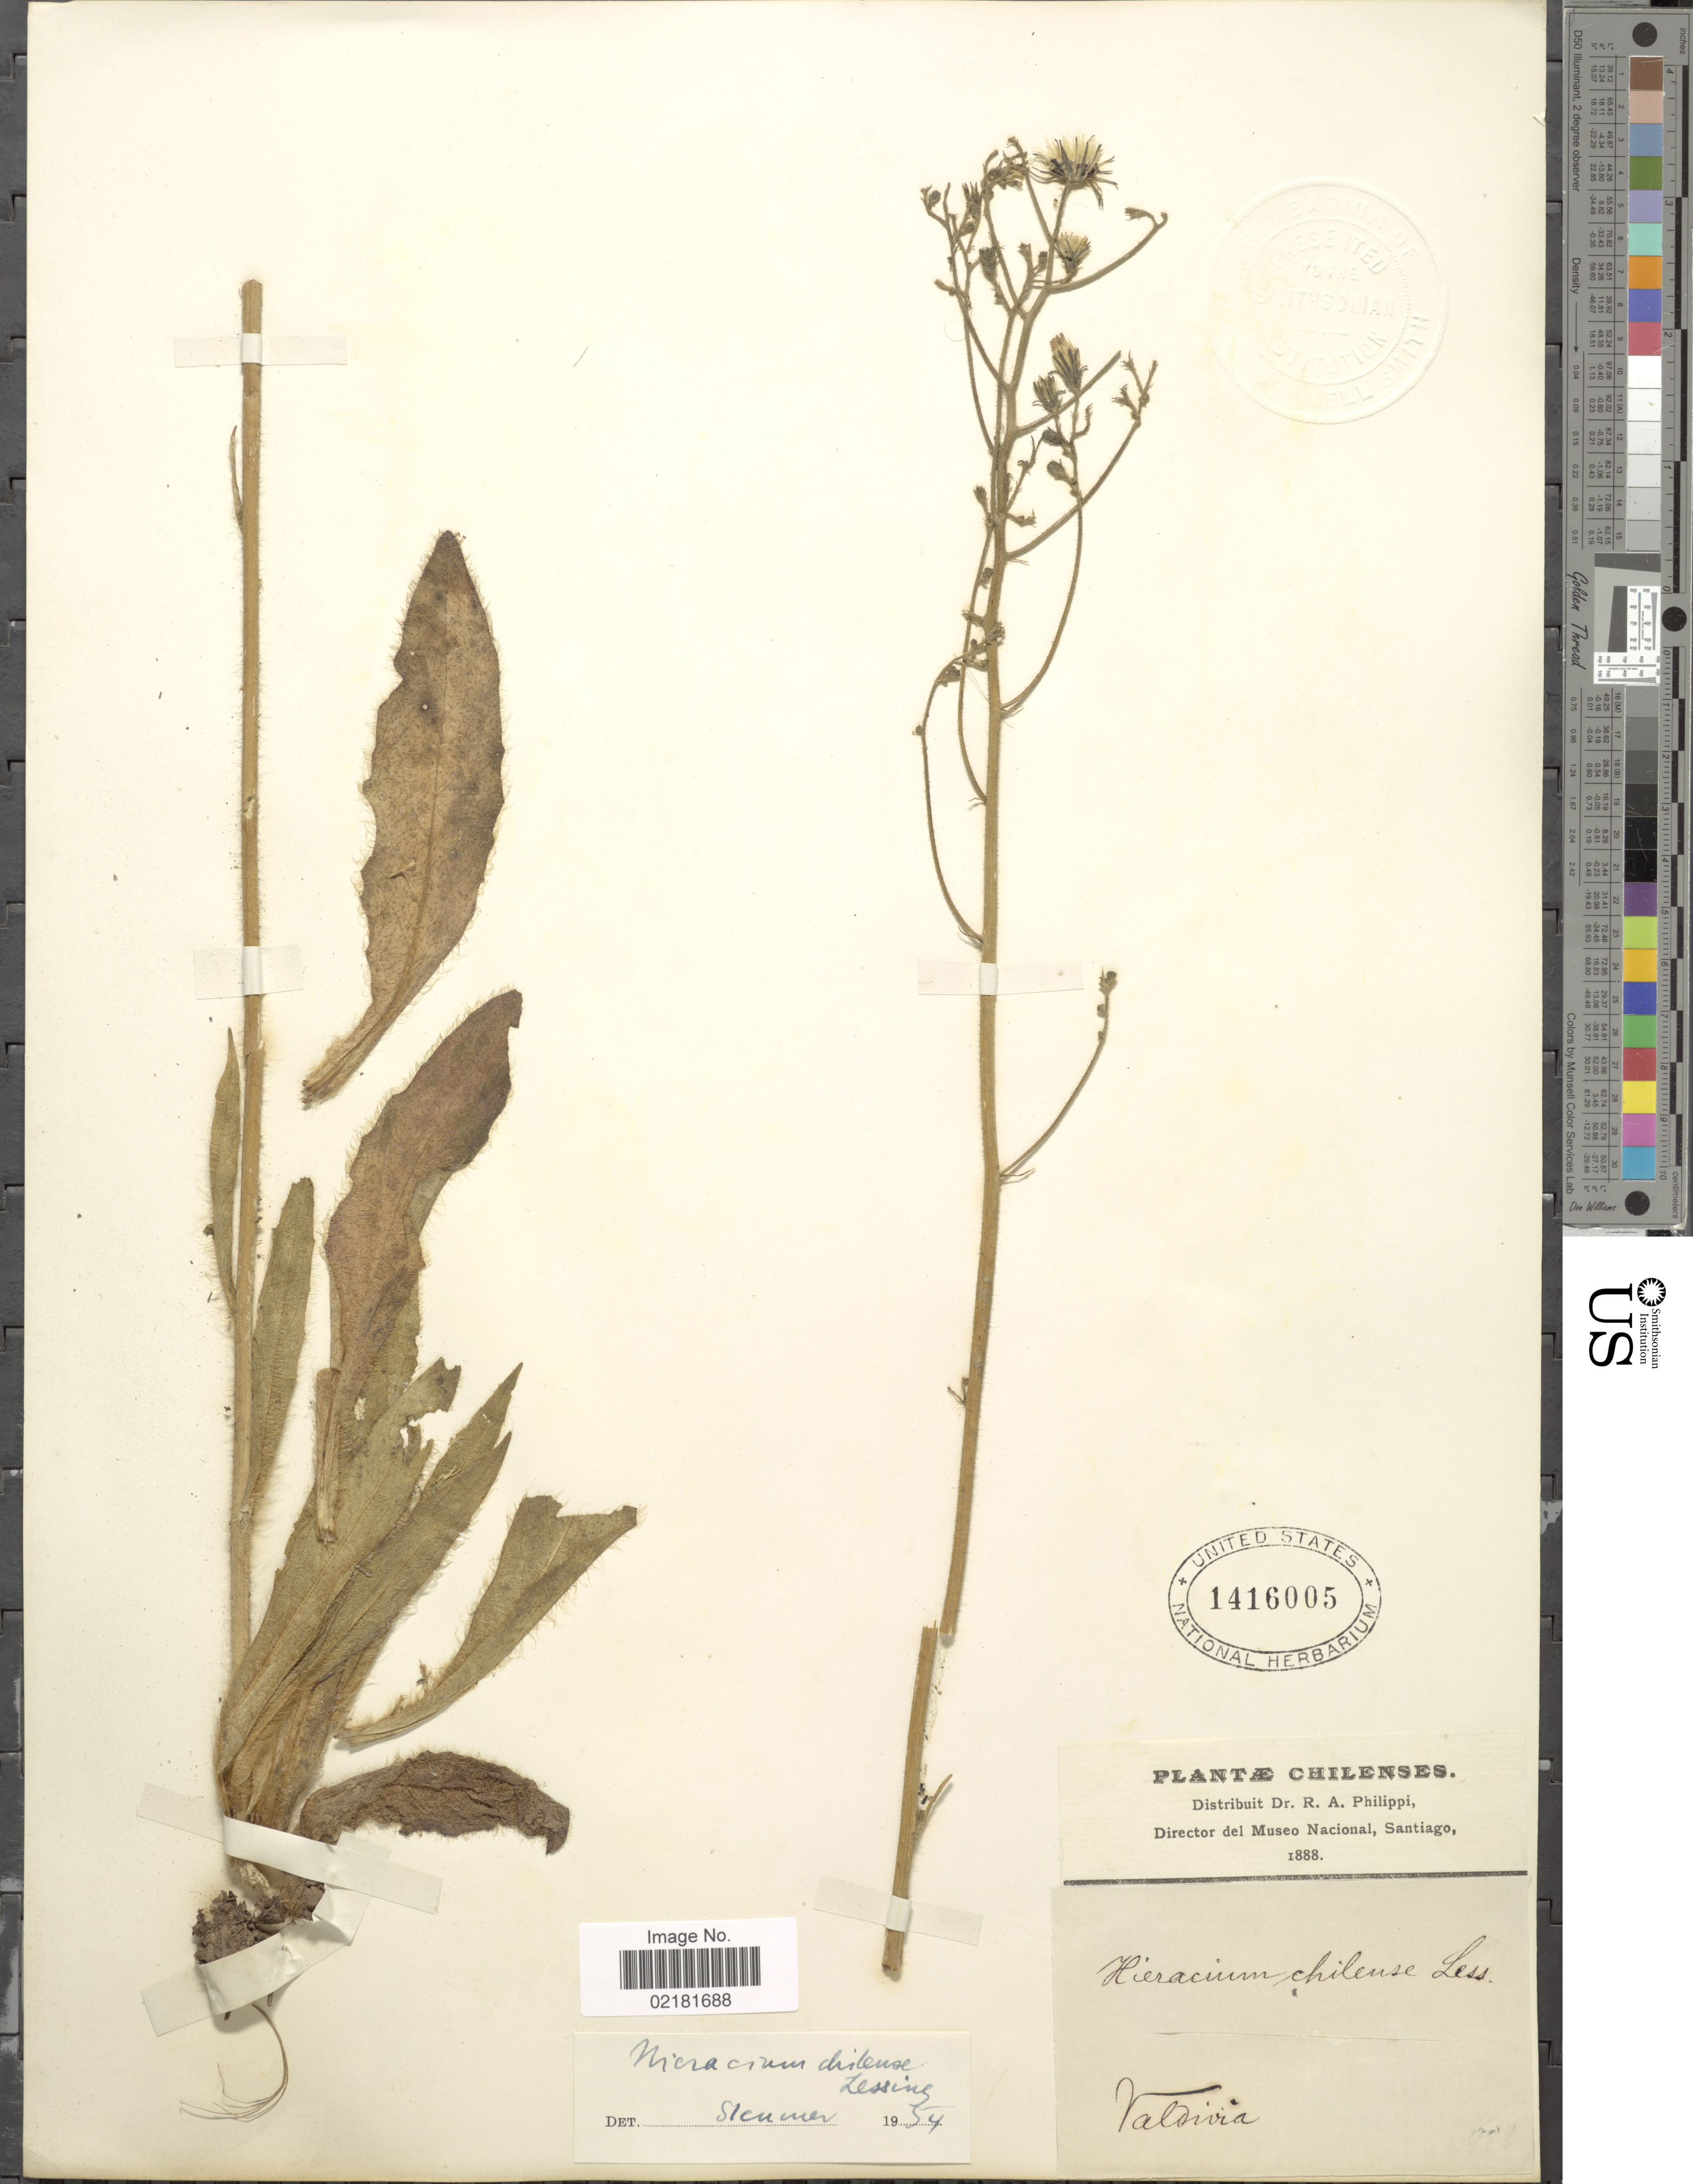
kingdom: Plantae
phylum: Tracheophyta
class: Magnoliopsida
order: Asterales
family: Asteraceae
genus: Hieracium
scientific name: Hieracium chilense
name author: Less.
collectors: R. A. Philippi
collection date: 1888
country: Chile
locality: Valdivia.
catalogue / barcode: US 1416005